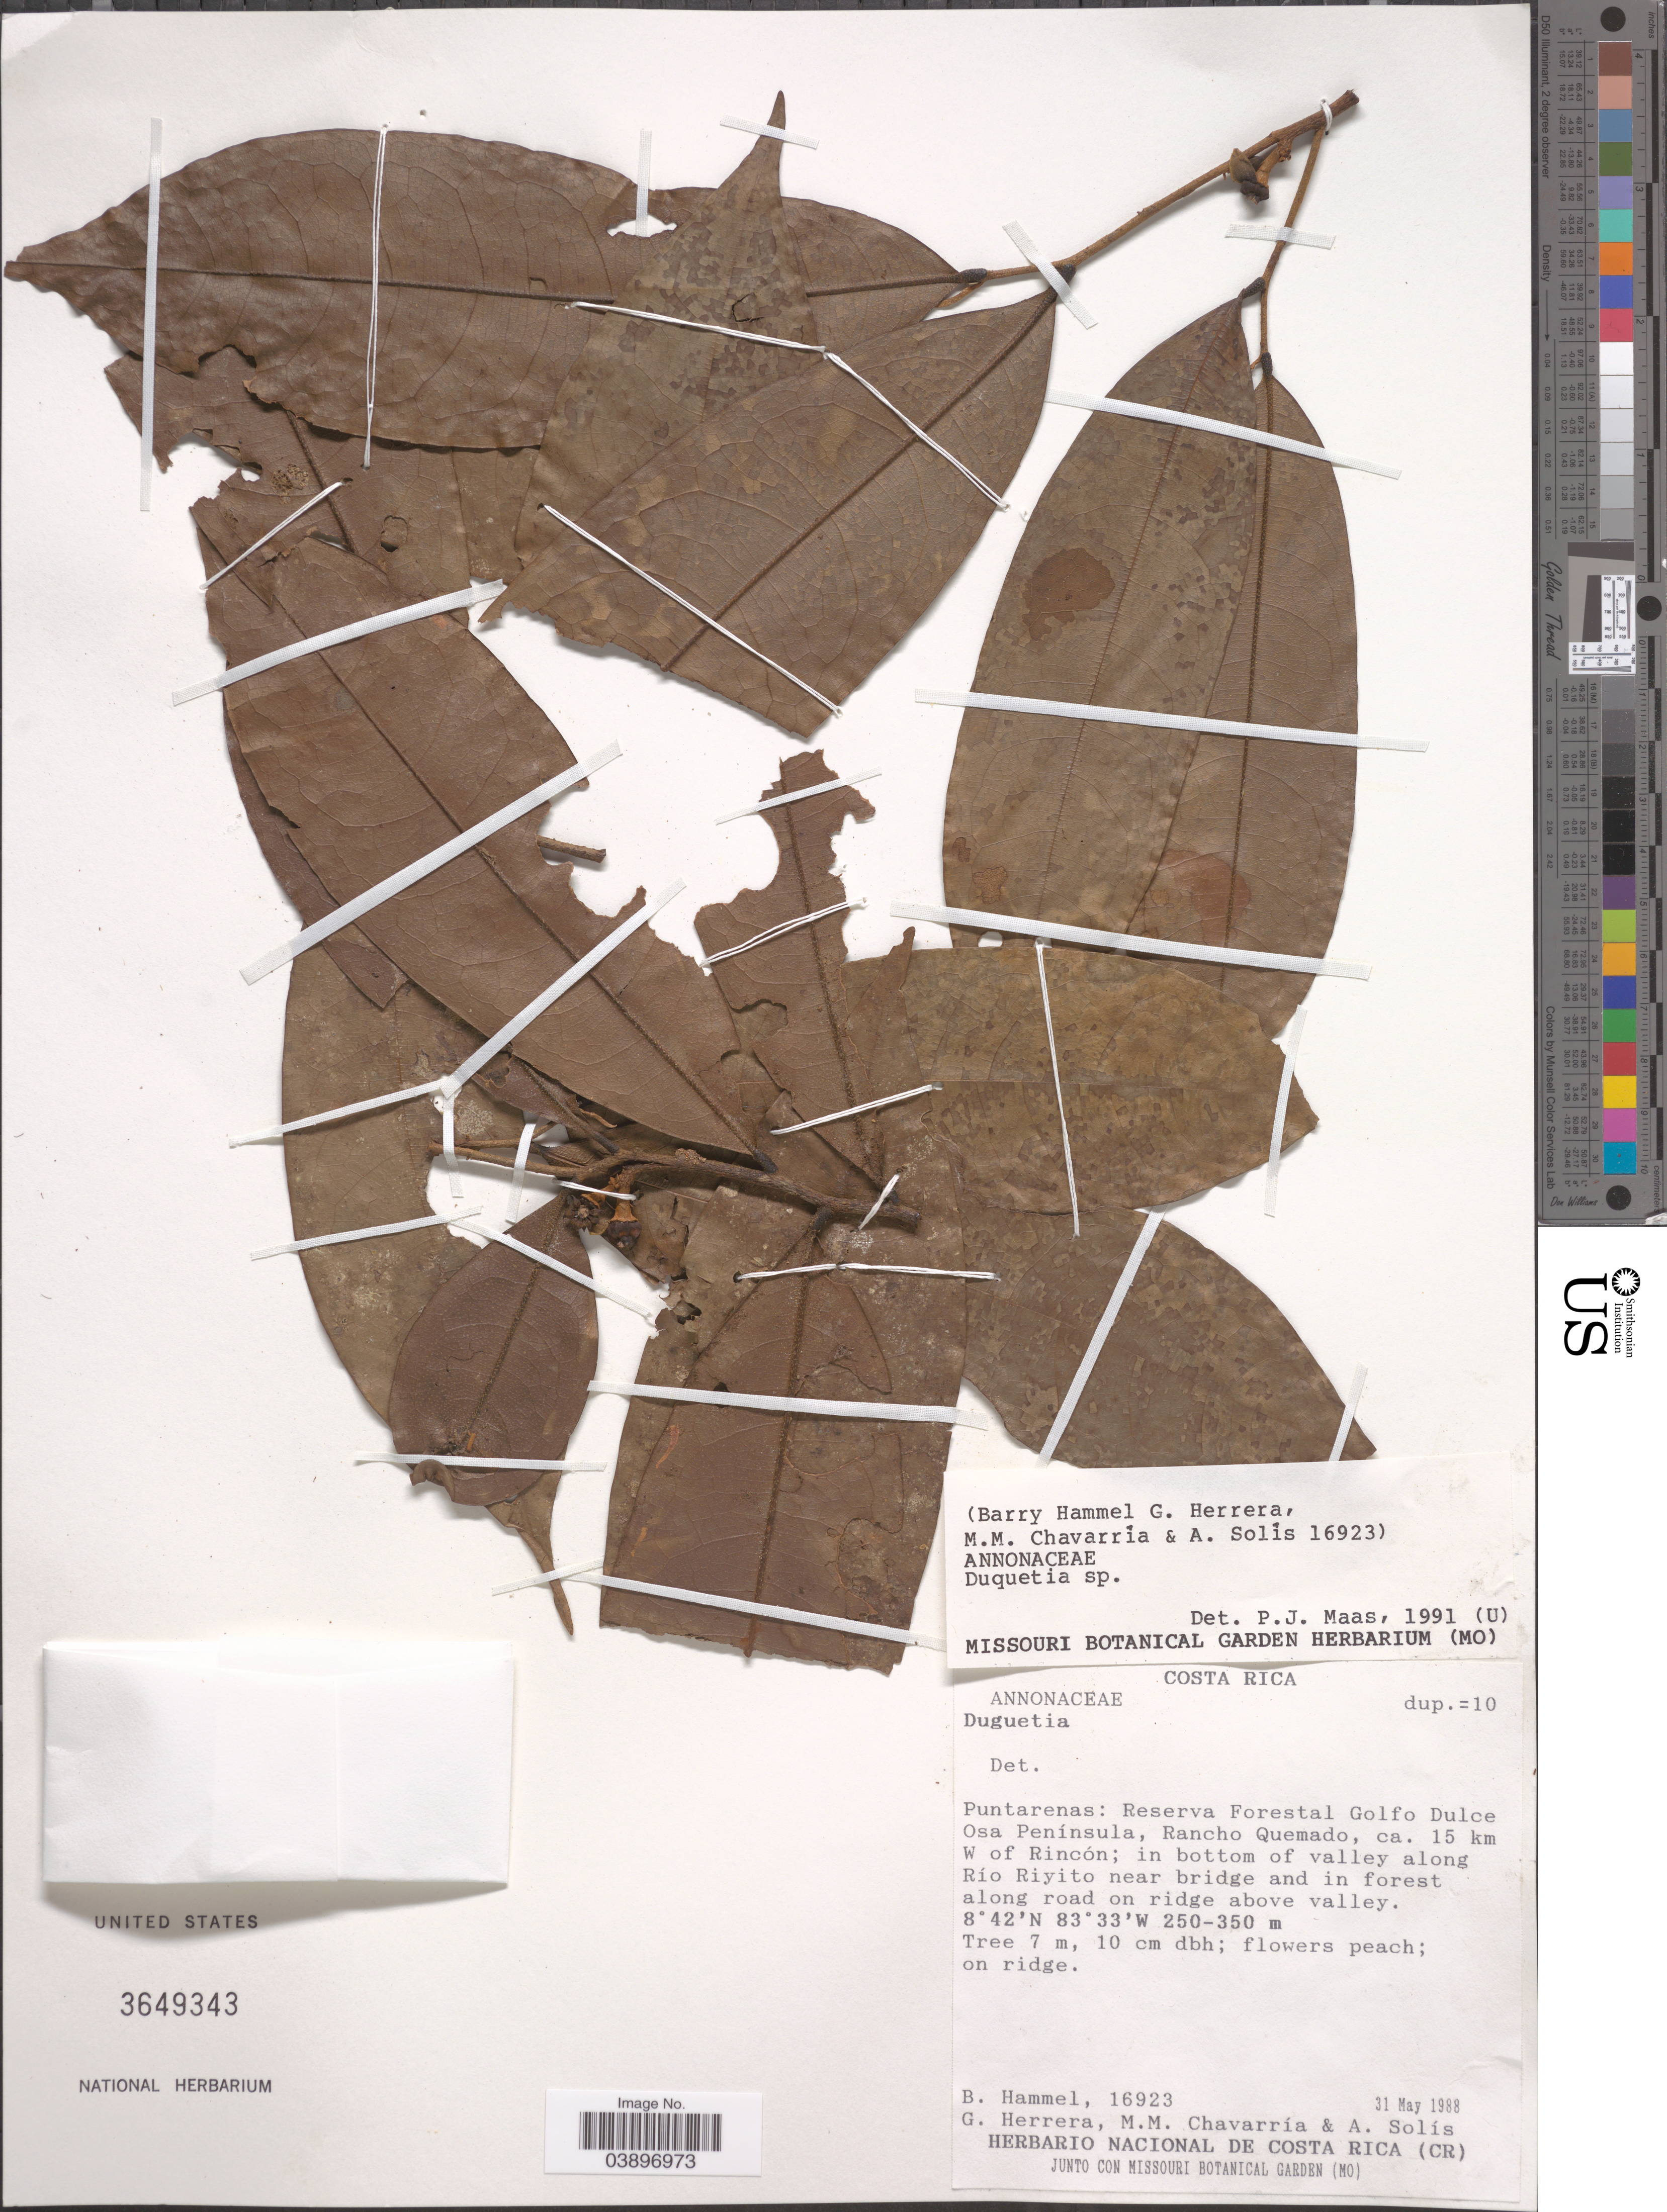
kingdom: Plantae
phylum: Tracheophyta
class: Magnoliopsida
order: Magnoliales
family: Annonaceae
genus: Duguetia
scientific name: Duguetia sp.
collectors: B. Hammel, G. Herrera, M. Chavarria & A. Solis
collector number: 16923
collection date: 1988-05-31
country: Costa Rica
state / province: Puntarenas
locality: Reserva Forestal Golfo Dulce Osa Península, Rancho Quemado, ca. 15 km W of Rincón; in bottom of valley along Río Riyito near bridge and in forest along road on ridge above valley.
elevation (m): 250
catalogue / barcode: US 3649343